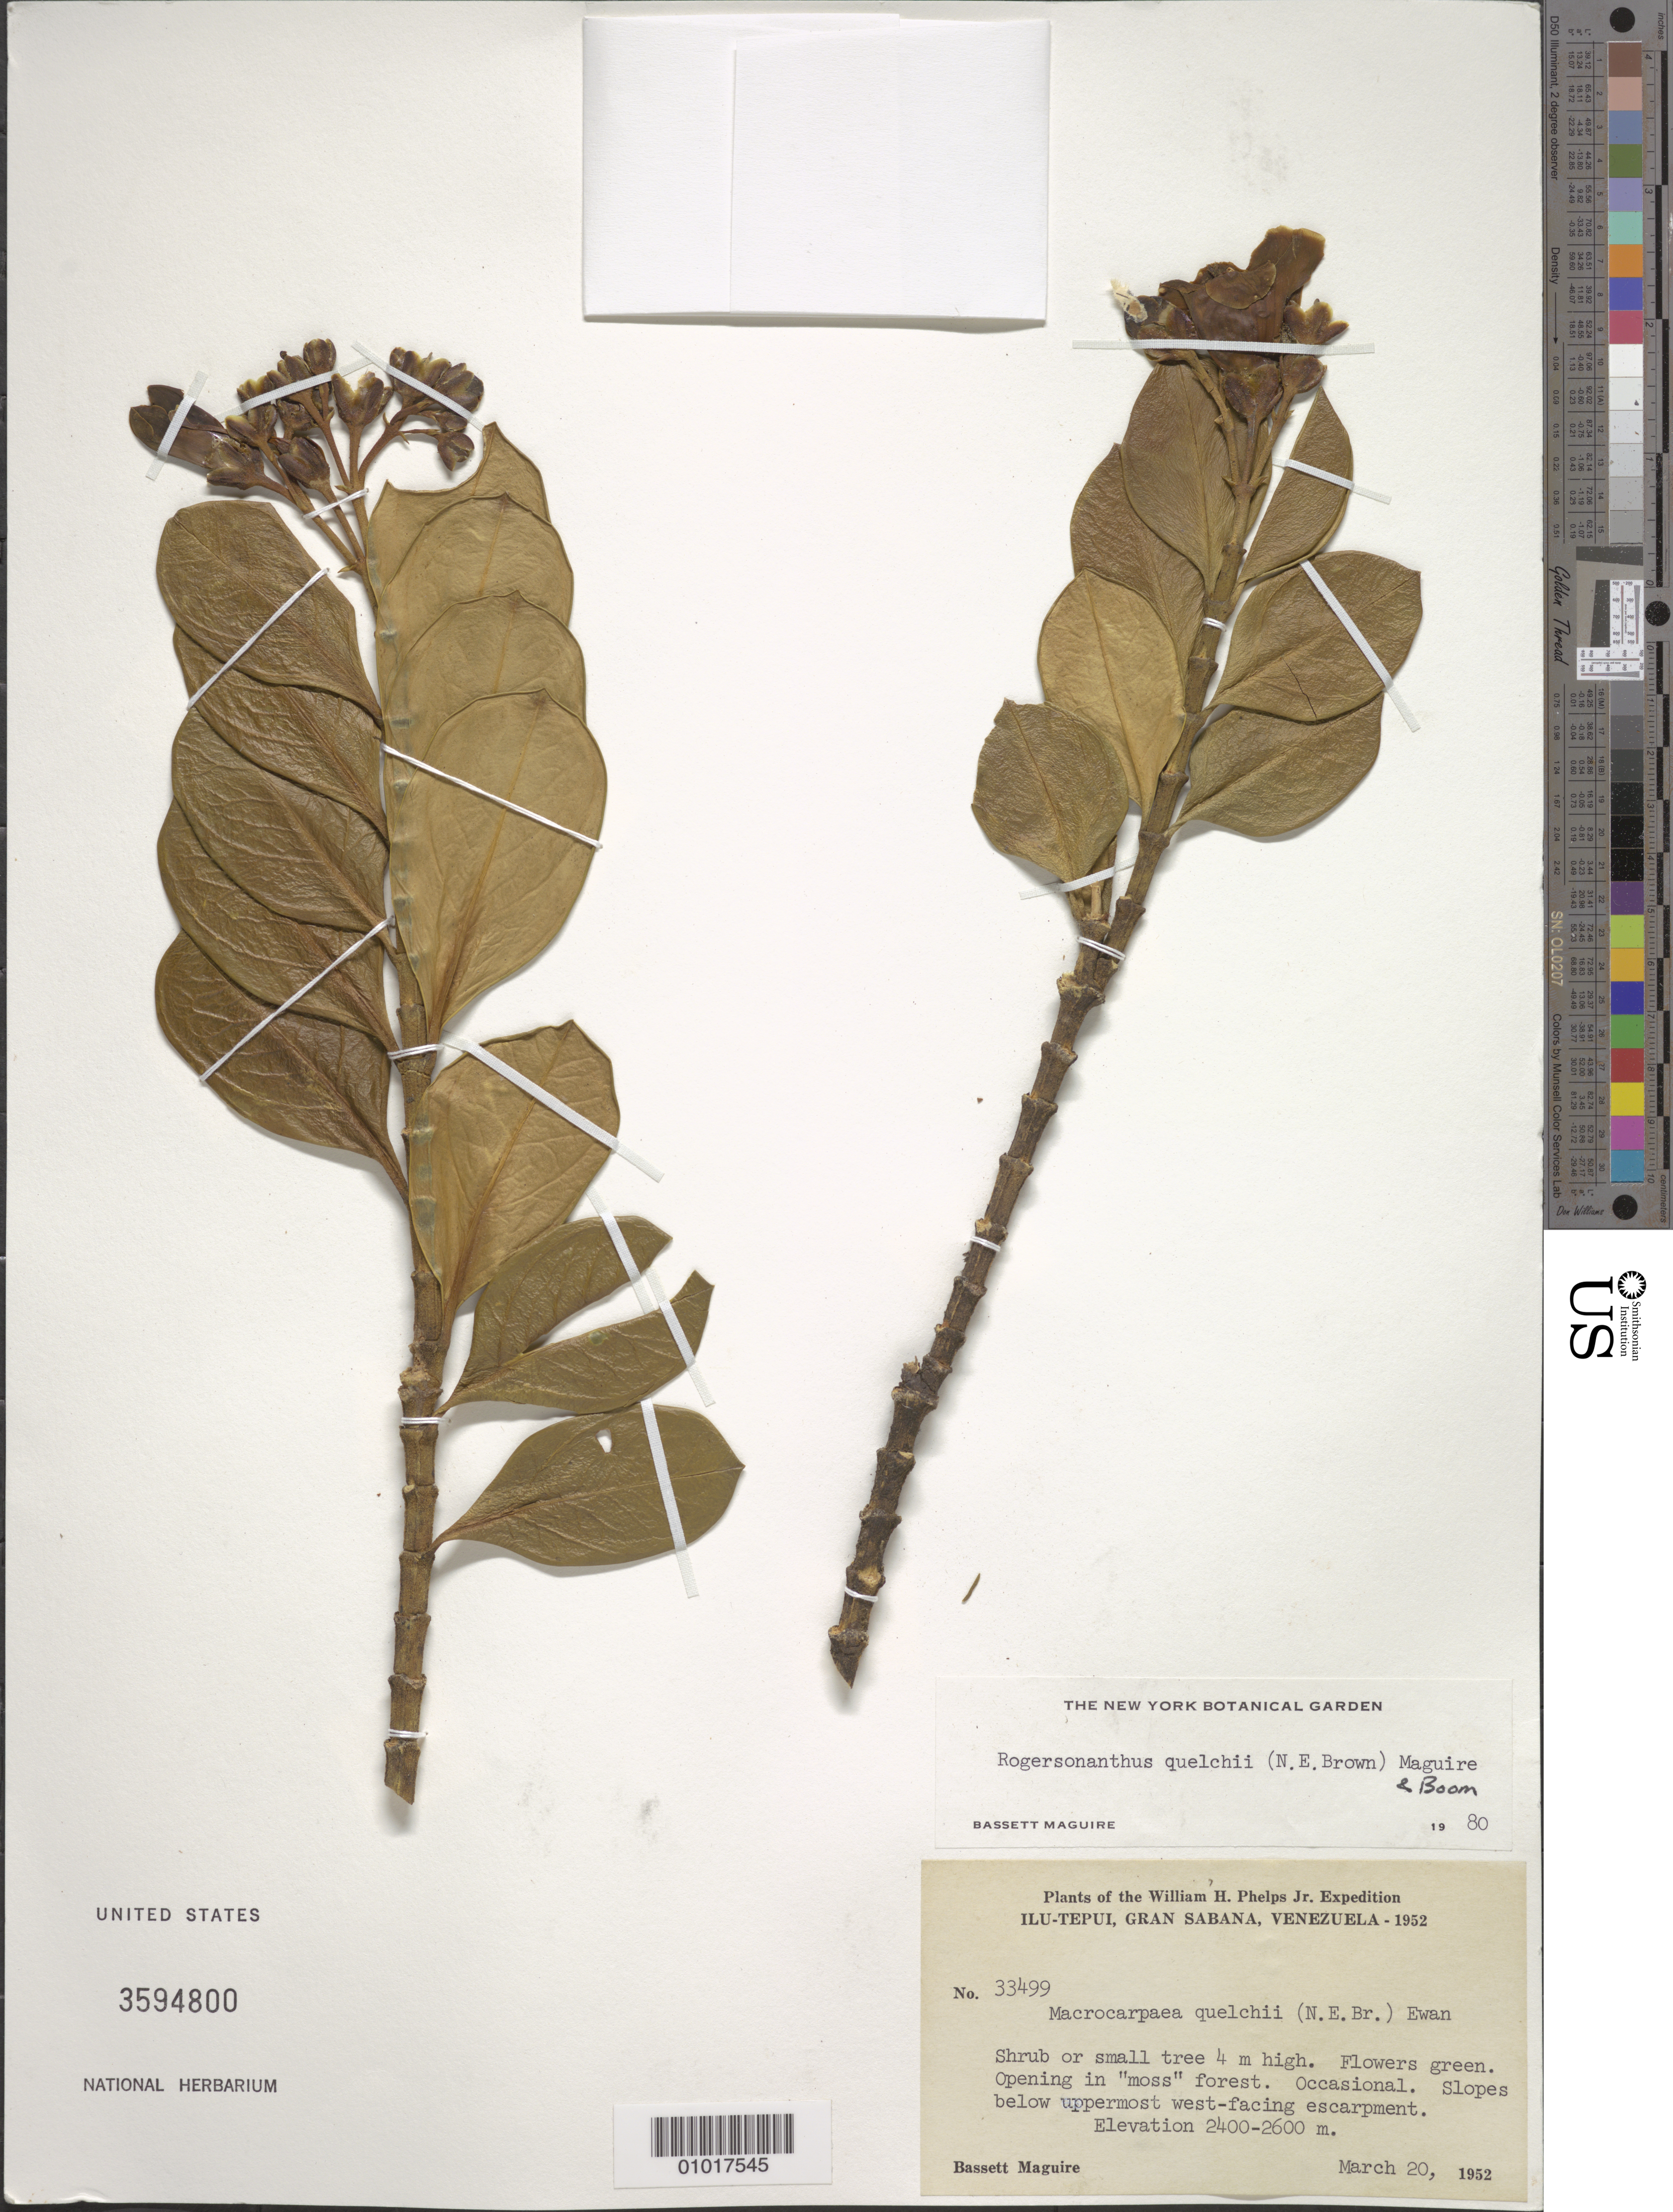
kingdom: Plantae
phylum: Tracheophyta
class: Magnoliopsida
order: Gentianales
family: Gentianaceae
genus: Rogersonanthus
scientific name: Rogersonanthus quelchii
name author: (N.E. Br.) Maguire & B.M. Boom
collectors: B. Maguire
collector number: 33499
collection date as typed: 20-Mar-52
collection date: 1952-03-20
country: Venezuela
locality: Ilu-Tepui, Gran Sabana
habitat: Opening in "moss" forest. Slopes below uppermost west-facing escarpment.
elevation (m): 2400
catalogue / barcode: US 3594800